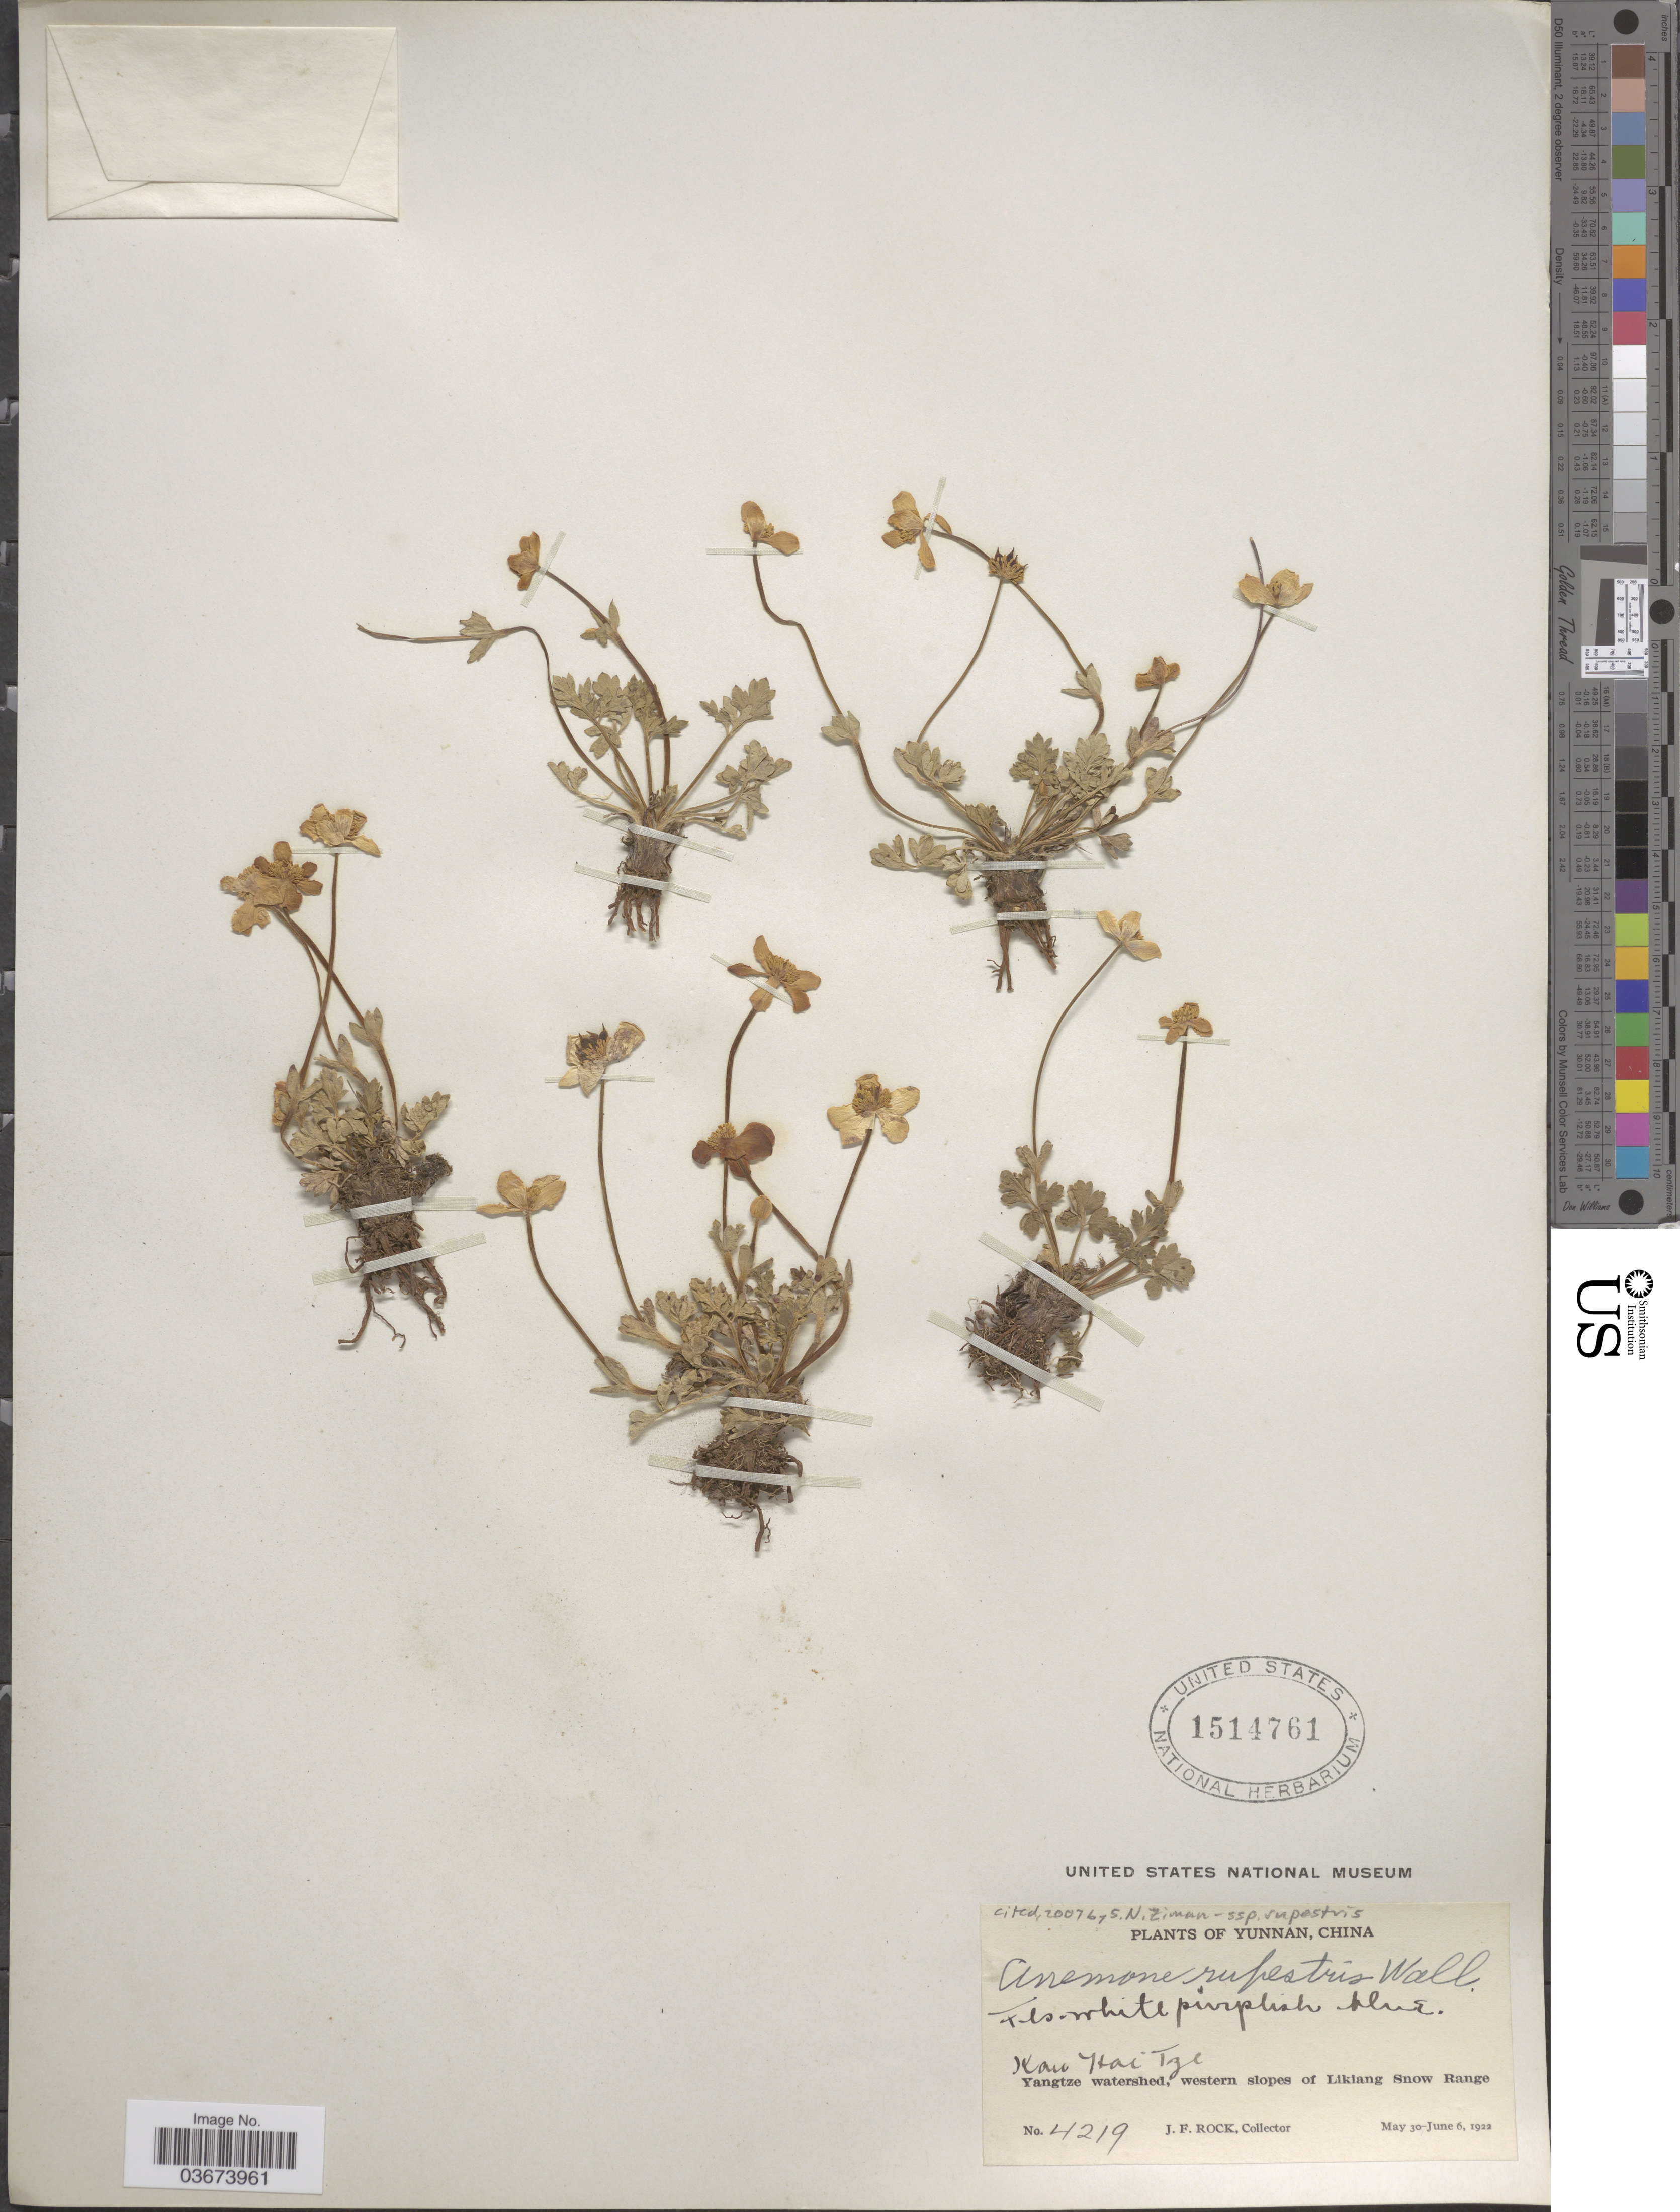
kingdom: Plantae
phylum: Tracheophyta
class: Magnoliopsida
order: Ranunculales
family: Ranunculaceae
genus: Anemone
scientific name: Anemone rupestris subsp. rupestris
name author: Wall. ex Hook. f. & Thomson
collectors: J. Rock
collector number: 4219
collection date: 1922-05-30/1922-06-06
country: China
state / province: Yunnan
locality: Kan Hai Tze. Yangtze watershed, western slopes of Likiang Snow Range.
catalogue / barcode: US 1514761